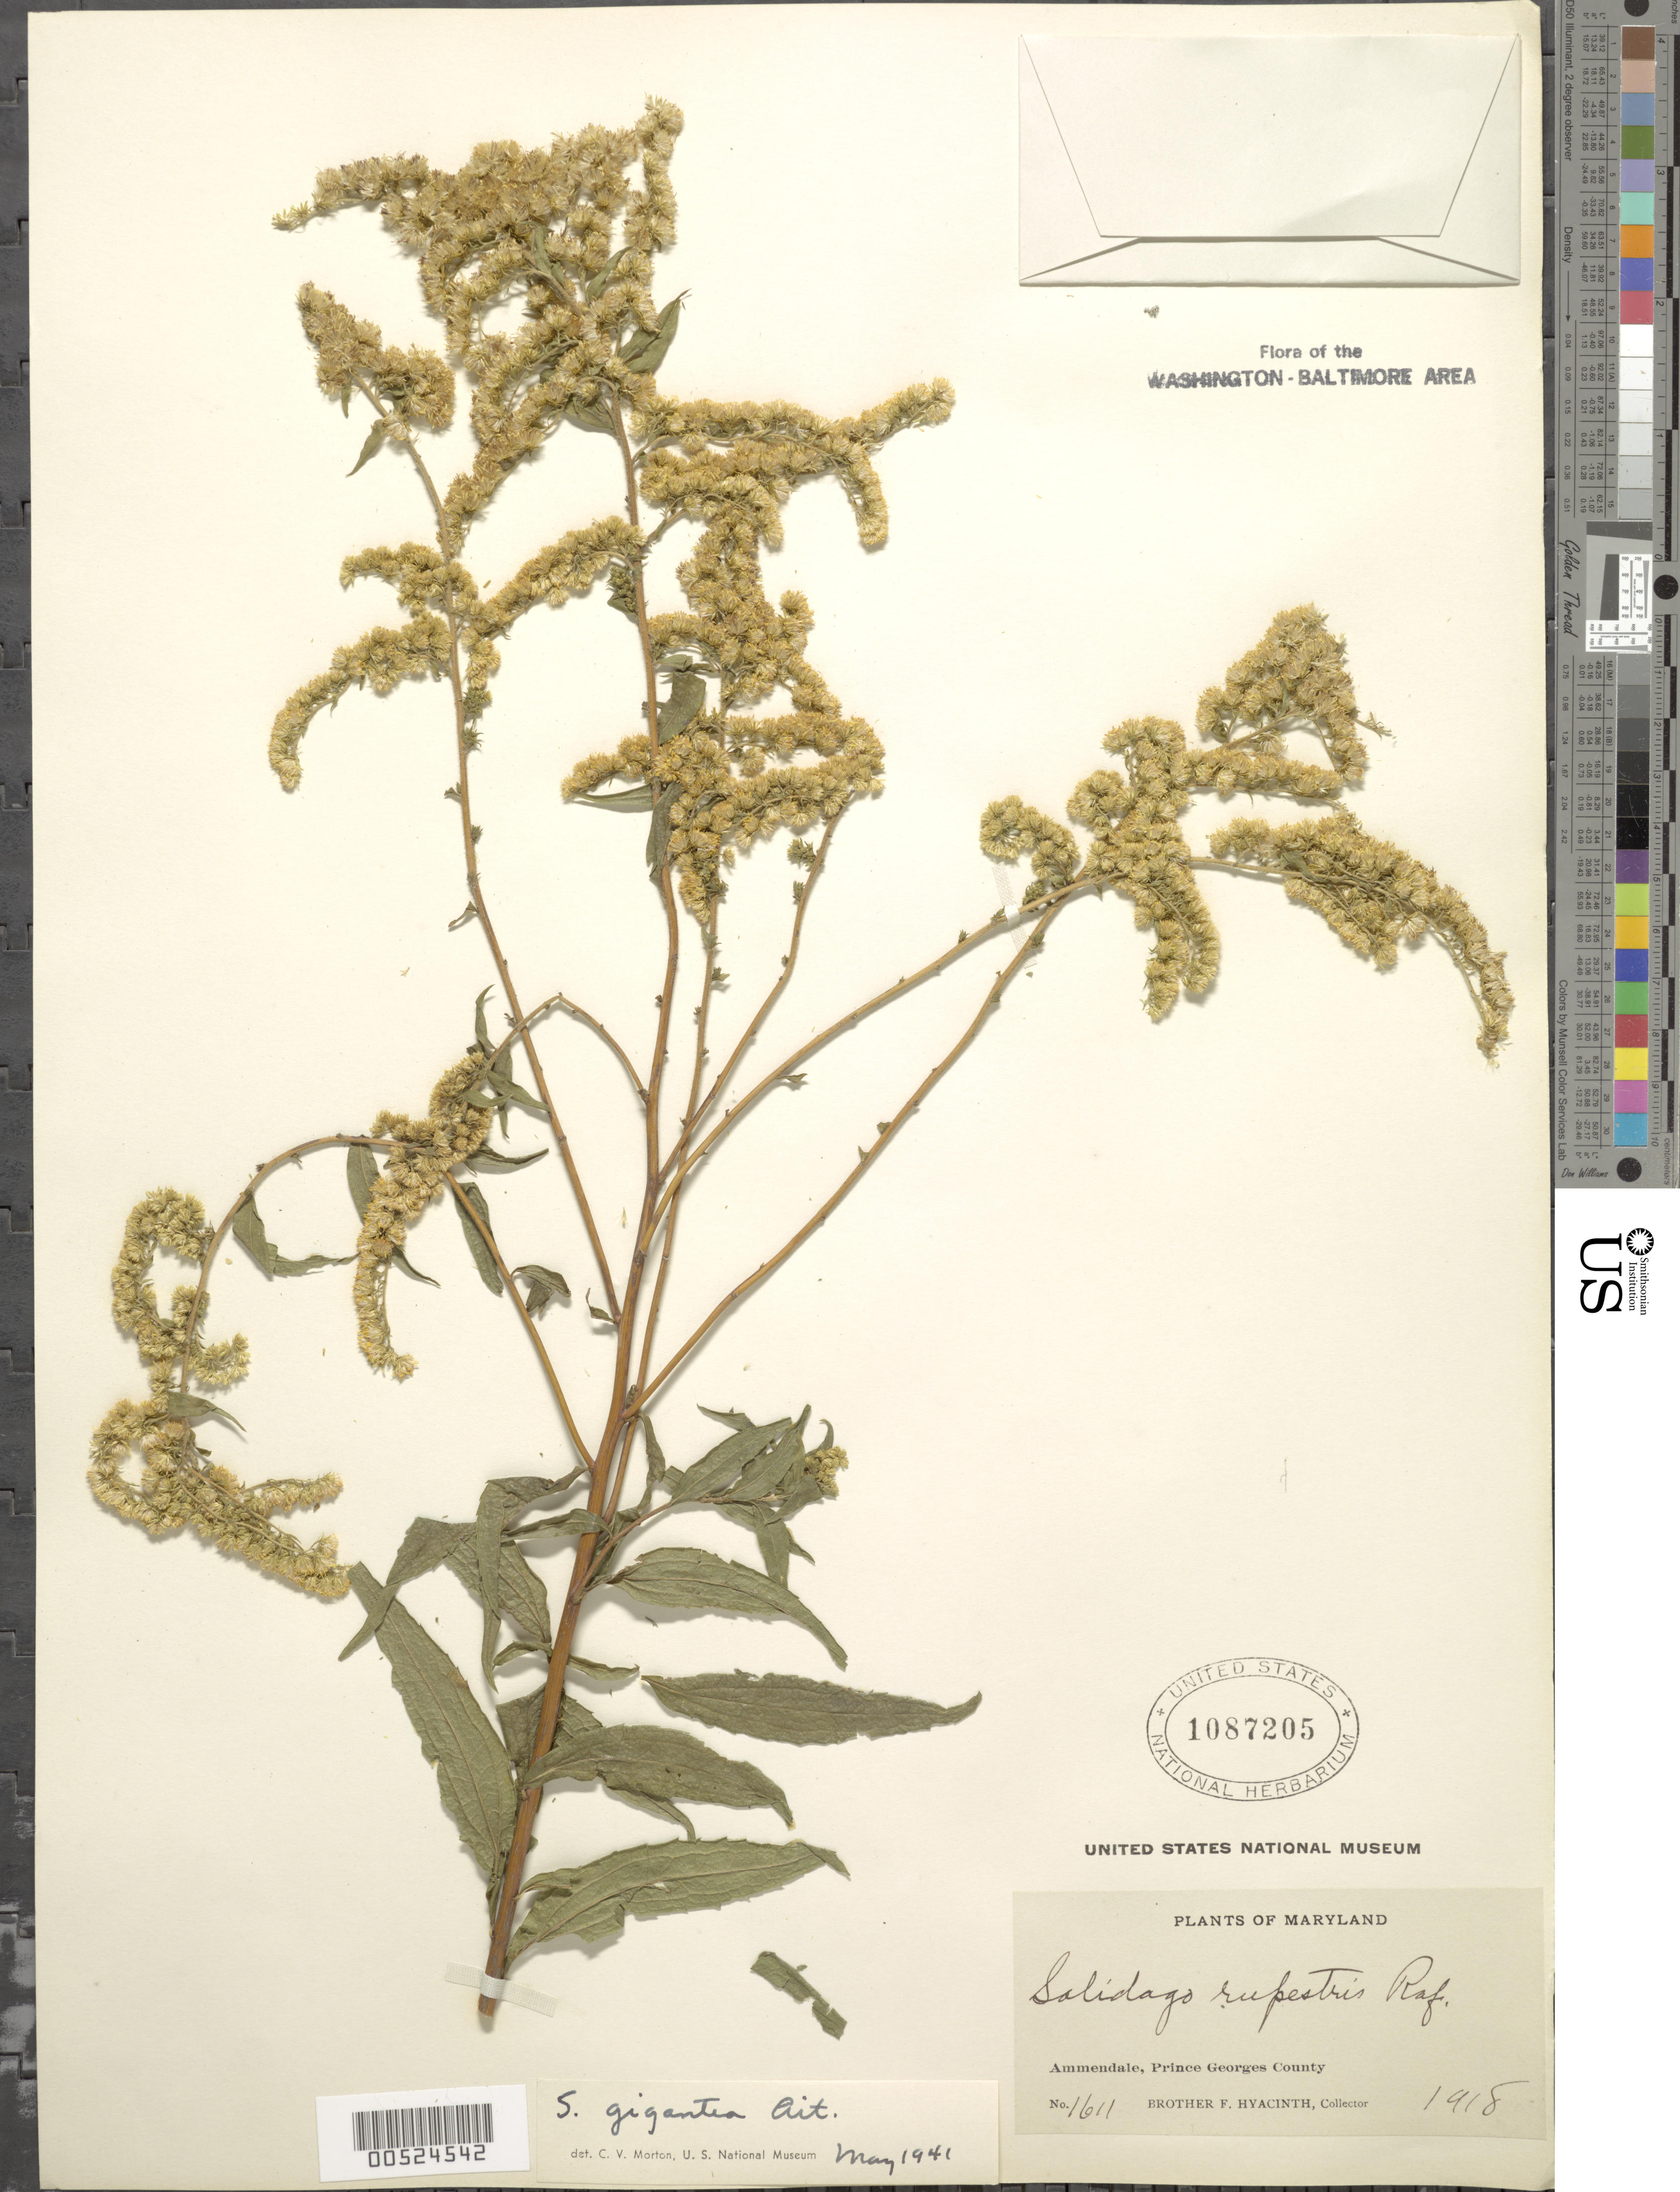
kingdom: Plantae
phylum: Tracheophyta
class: Magnoliopsida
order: Asterales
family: Asteraceae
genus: Solidago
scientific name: Solidago gigantea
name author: Aiton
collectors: F. Hyacinth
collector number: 1611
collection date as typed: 1918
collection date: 1918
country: United States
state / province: Maryland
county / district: Prince George's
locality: Ammendale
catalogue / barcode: US 1087205